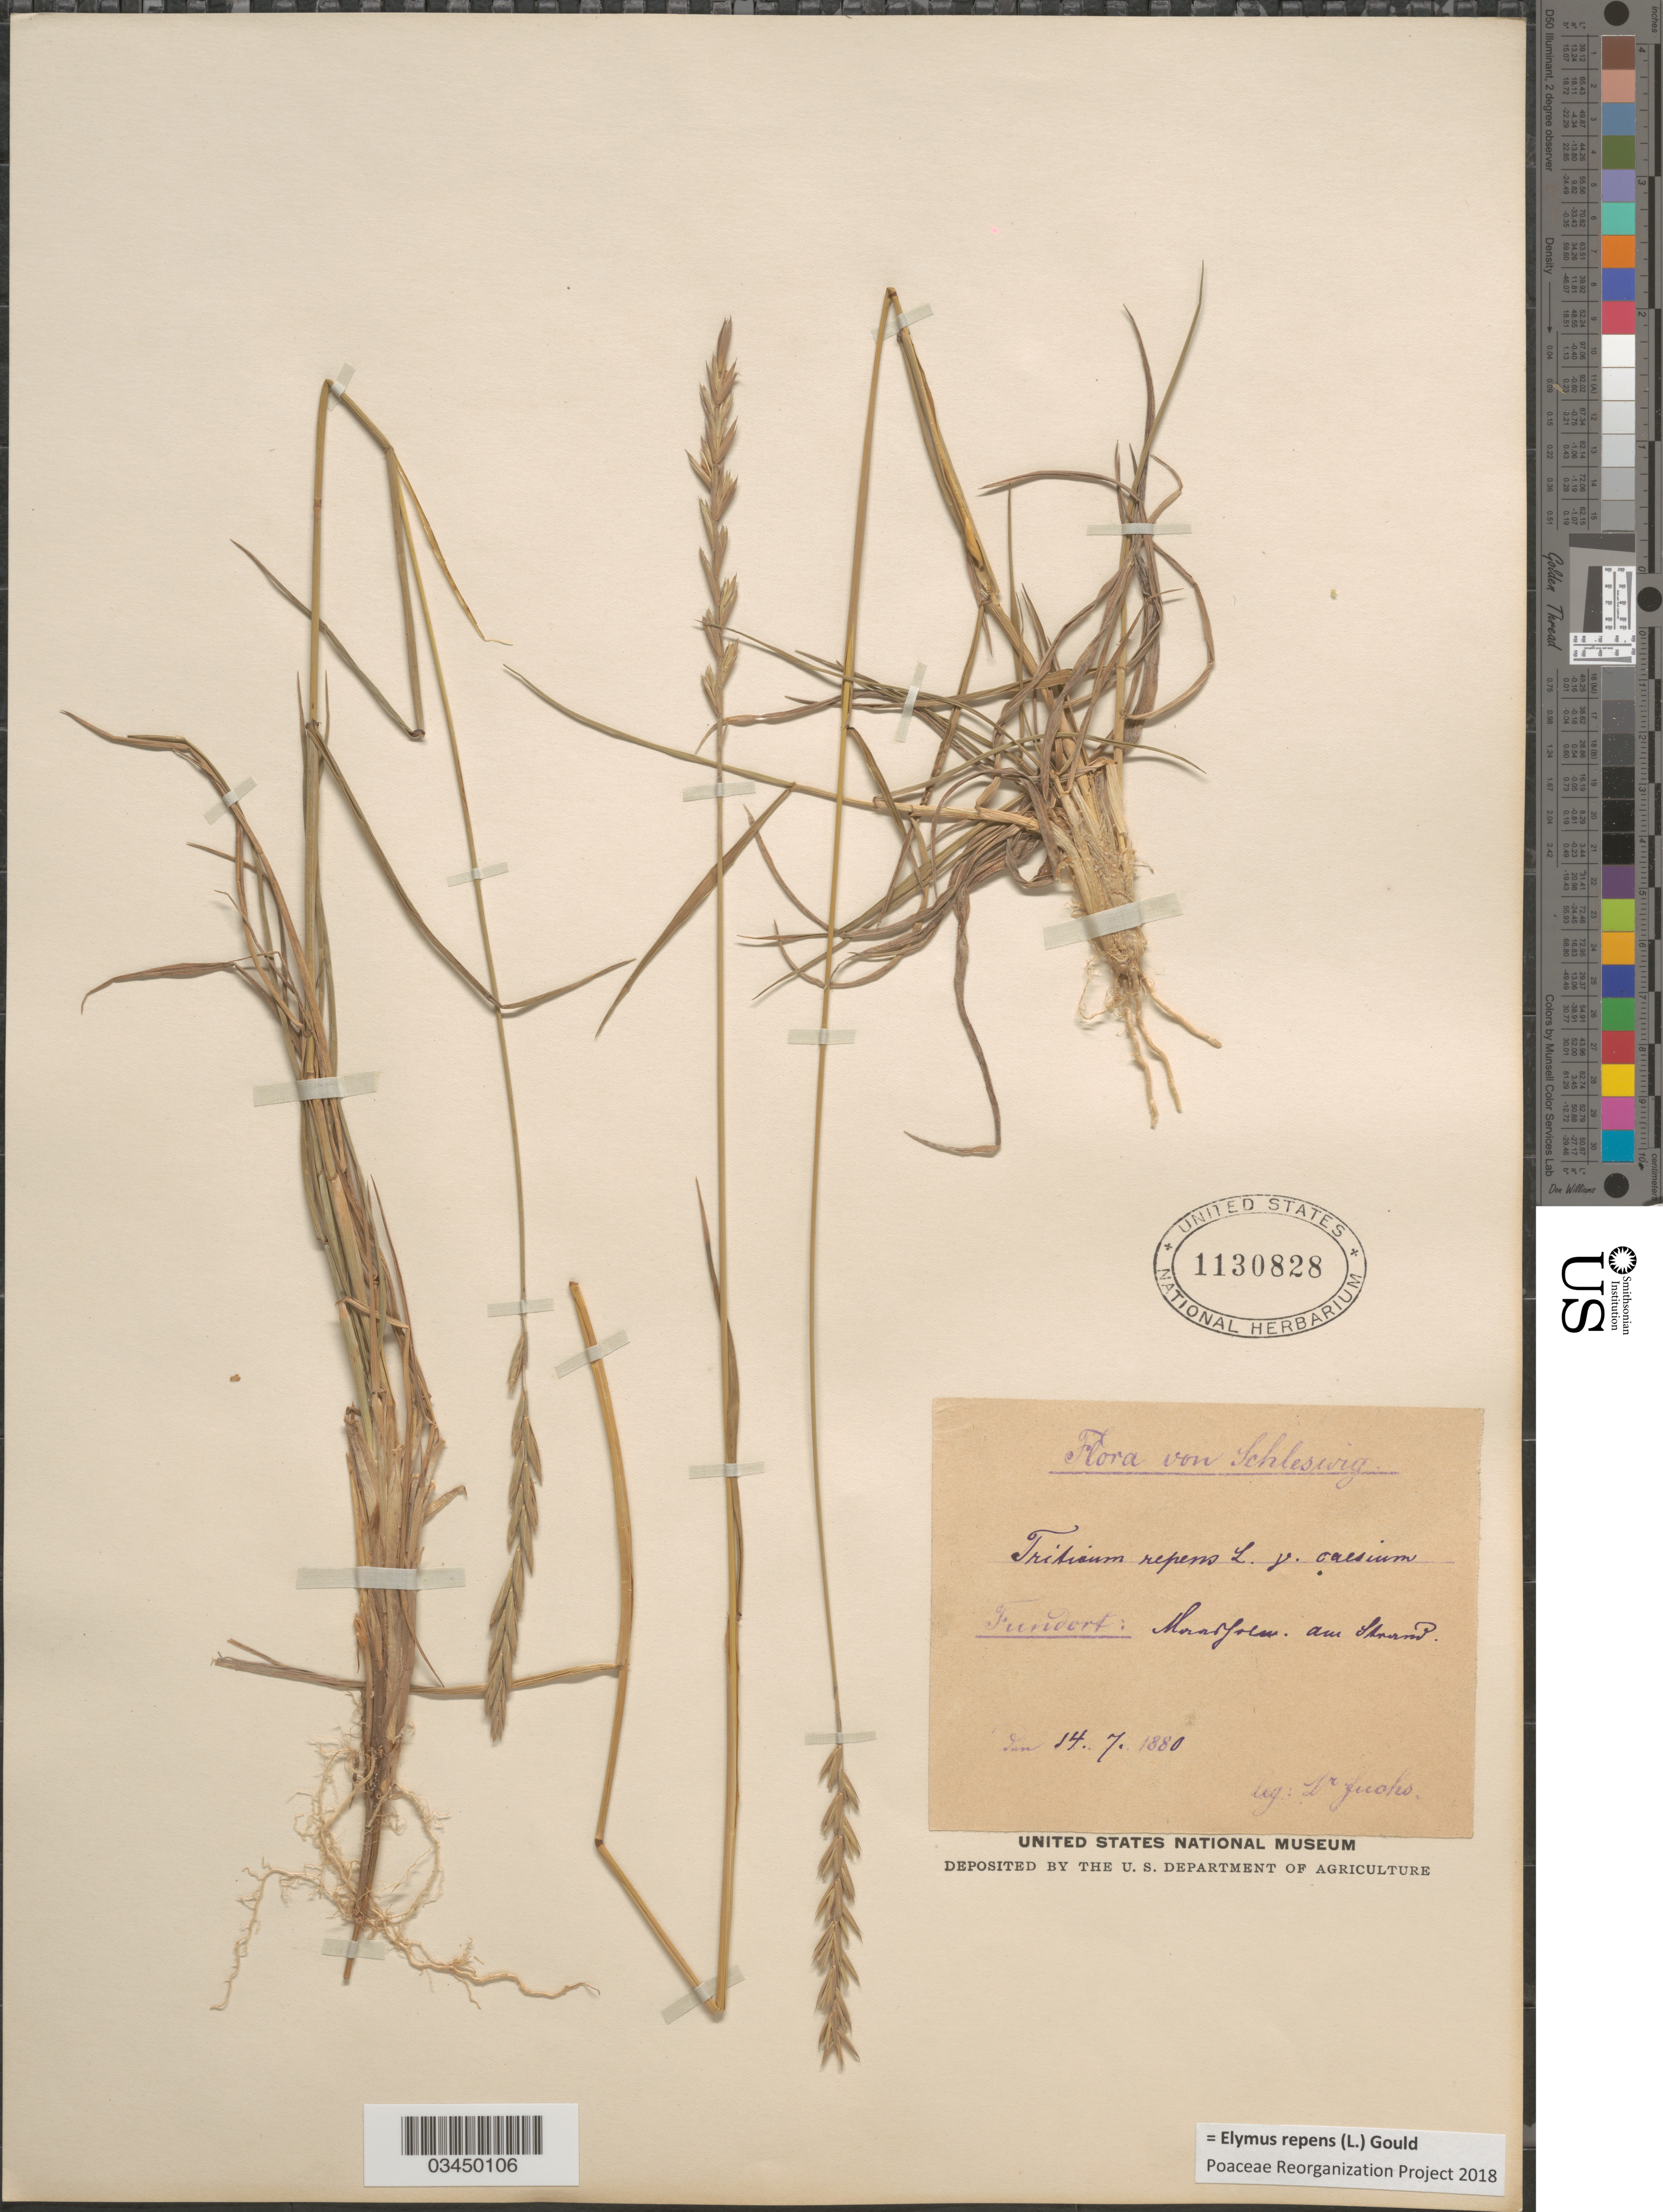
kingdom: Plantae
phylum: Tracheophyta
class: Liliopsida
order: Poales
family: Poaceae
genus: Elymus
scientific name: Elymus repens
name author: (L.) Gould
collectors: Fuchs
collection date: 1880-07-14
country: Germany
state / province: Schleswig-Holstein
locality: Schleswig. Fundorf: Maarsolm am Strand.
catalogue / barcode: US 1130828